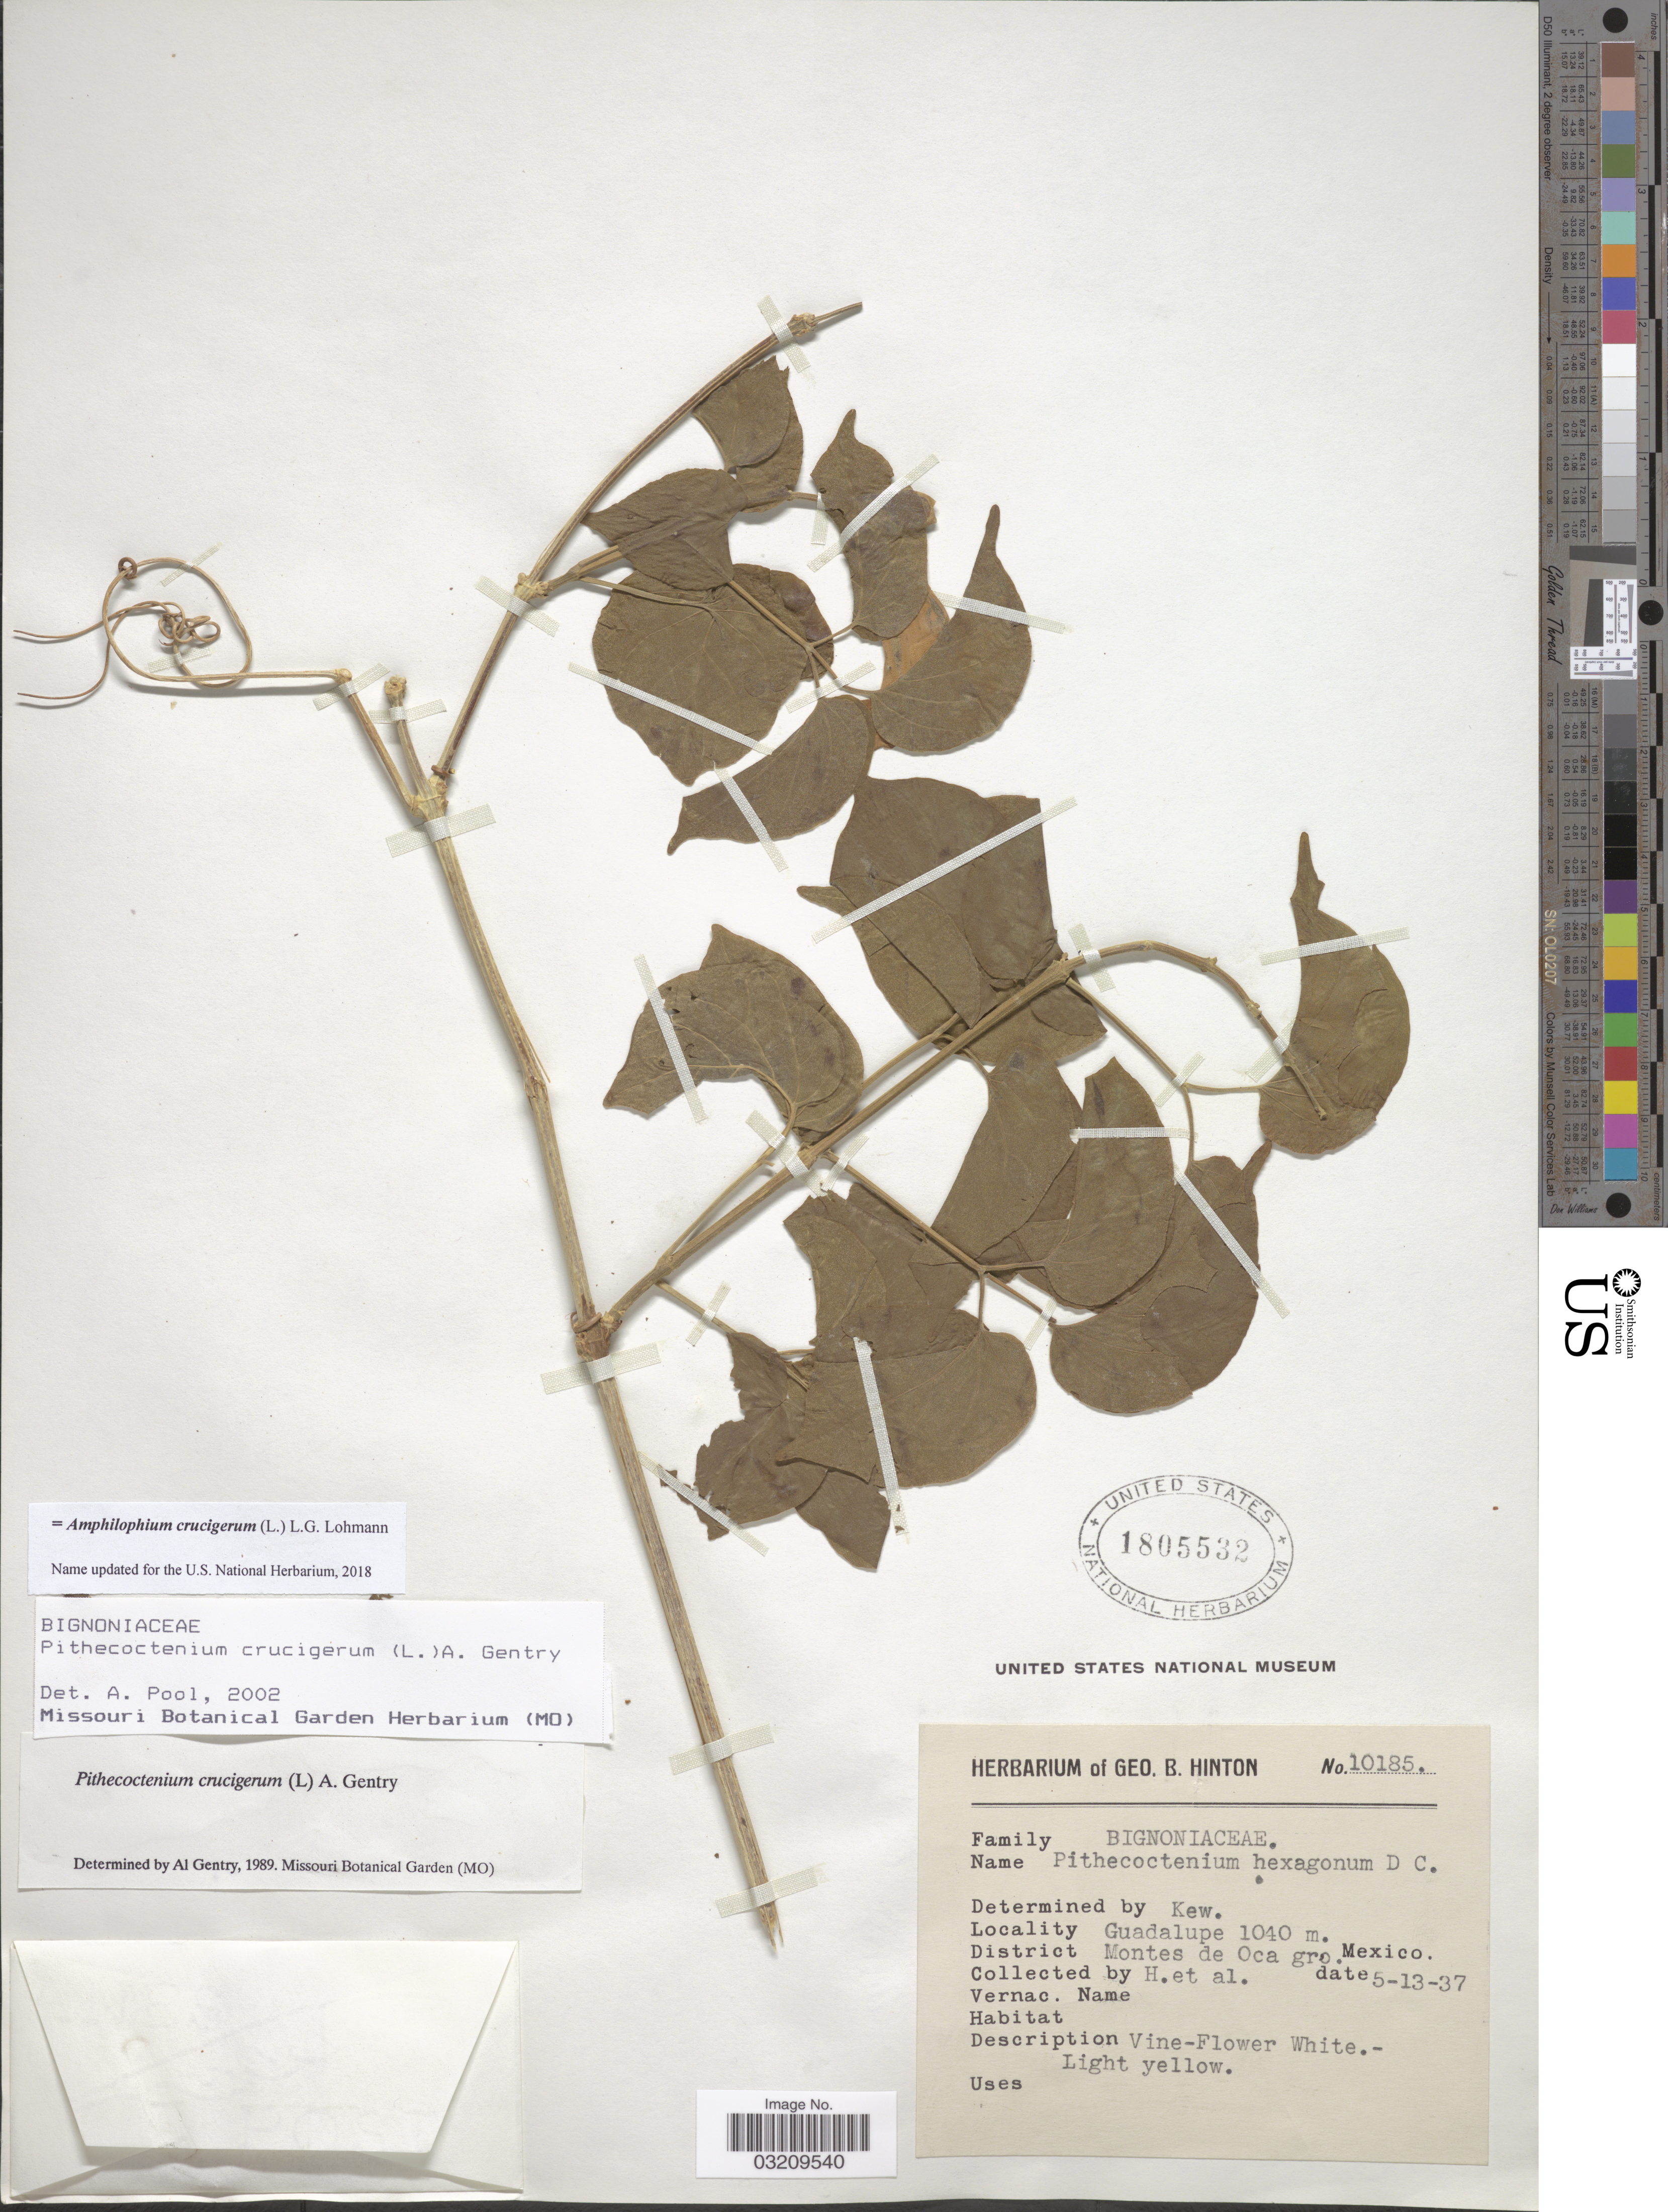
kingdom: Plantae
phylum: Tracheophyta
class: Magnoliopsida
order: Lamiales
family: Bignoniaceae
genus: Amphilophium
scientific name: Amphilophium crucigerum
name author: (L.) L.G. Lohmann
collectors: G. B. Hinton & et al.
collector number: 10185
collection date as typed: Transcribed d/m/y: 13/5/37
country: Mexico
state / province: Guerrero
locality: Guadalupe. District Montes de Oca gro.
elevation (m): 1040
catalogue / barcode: US 1805532